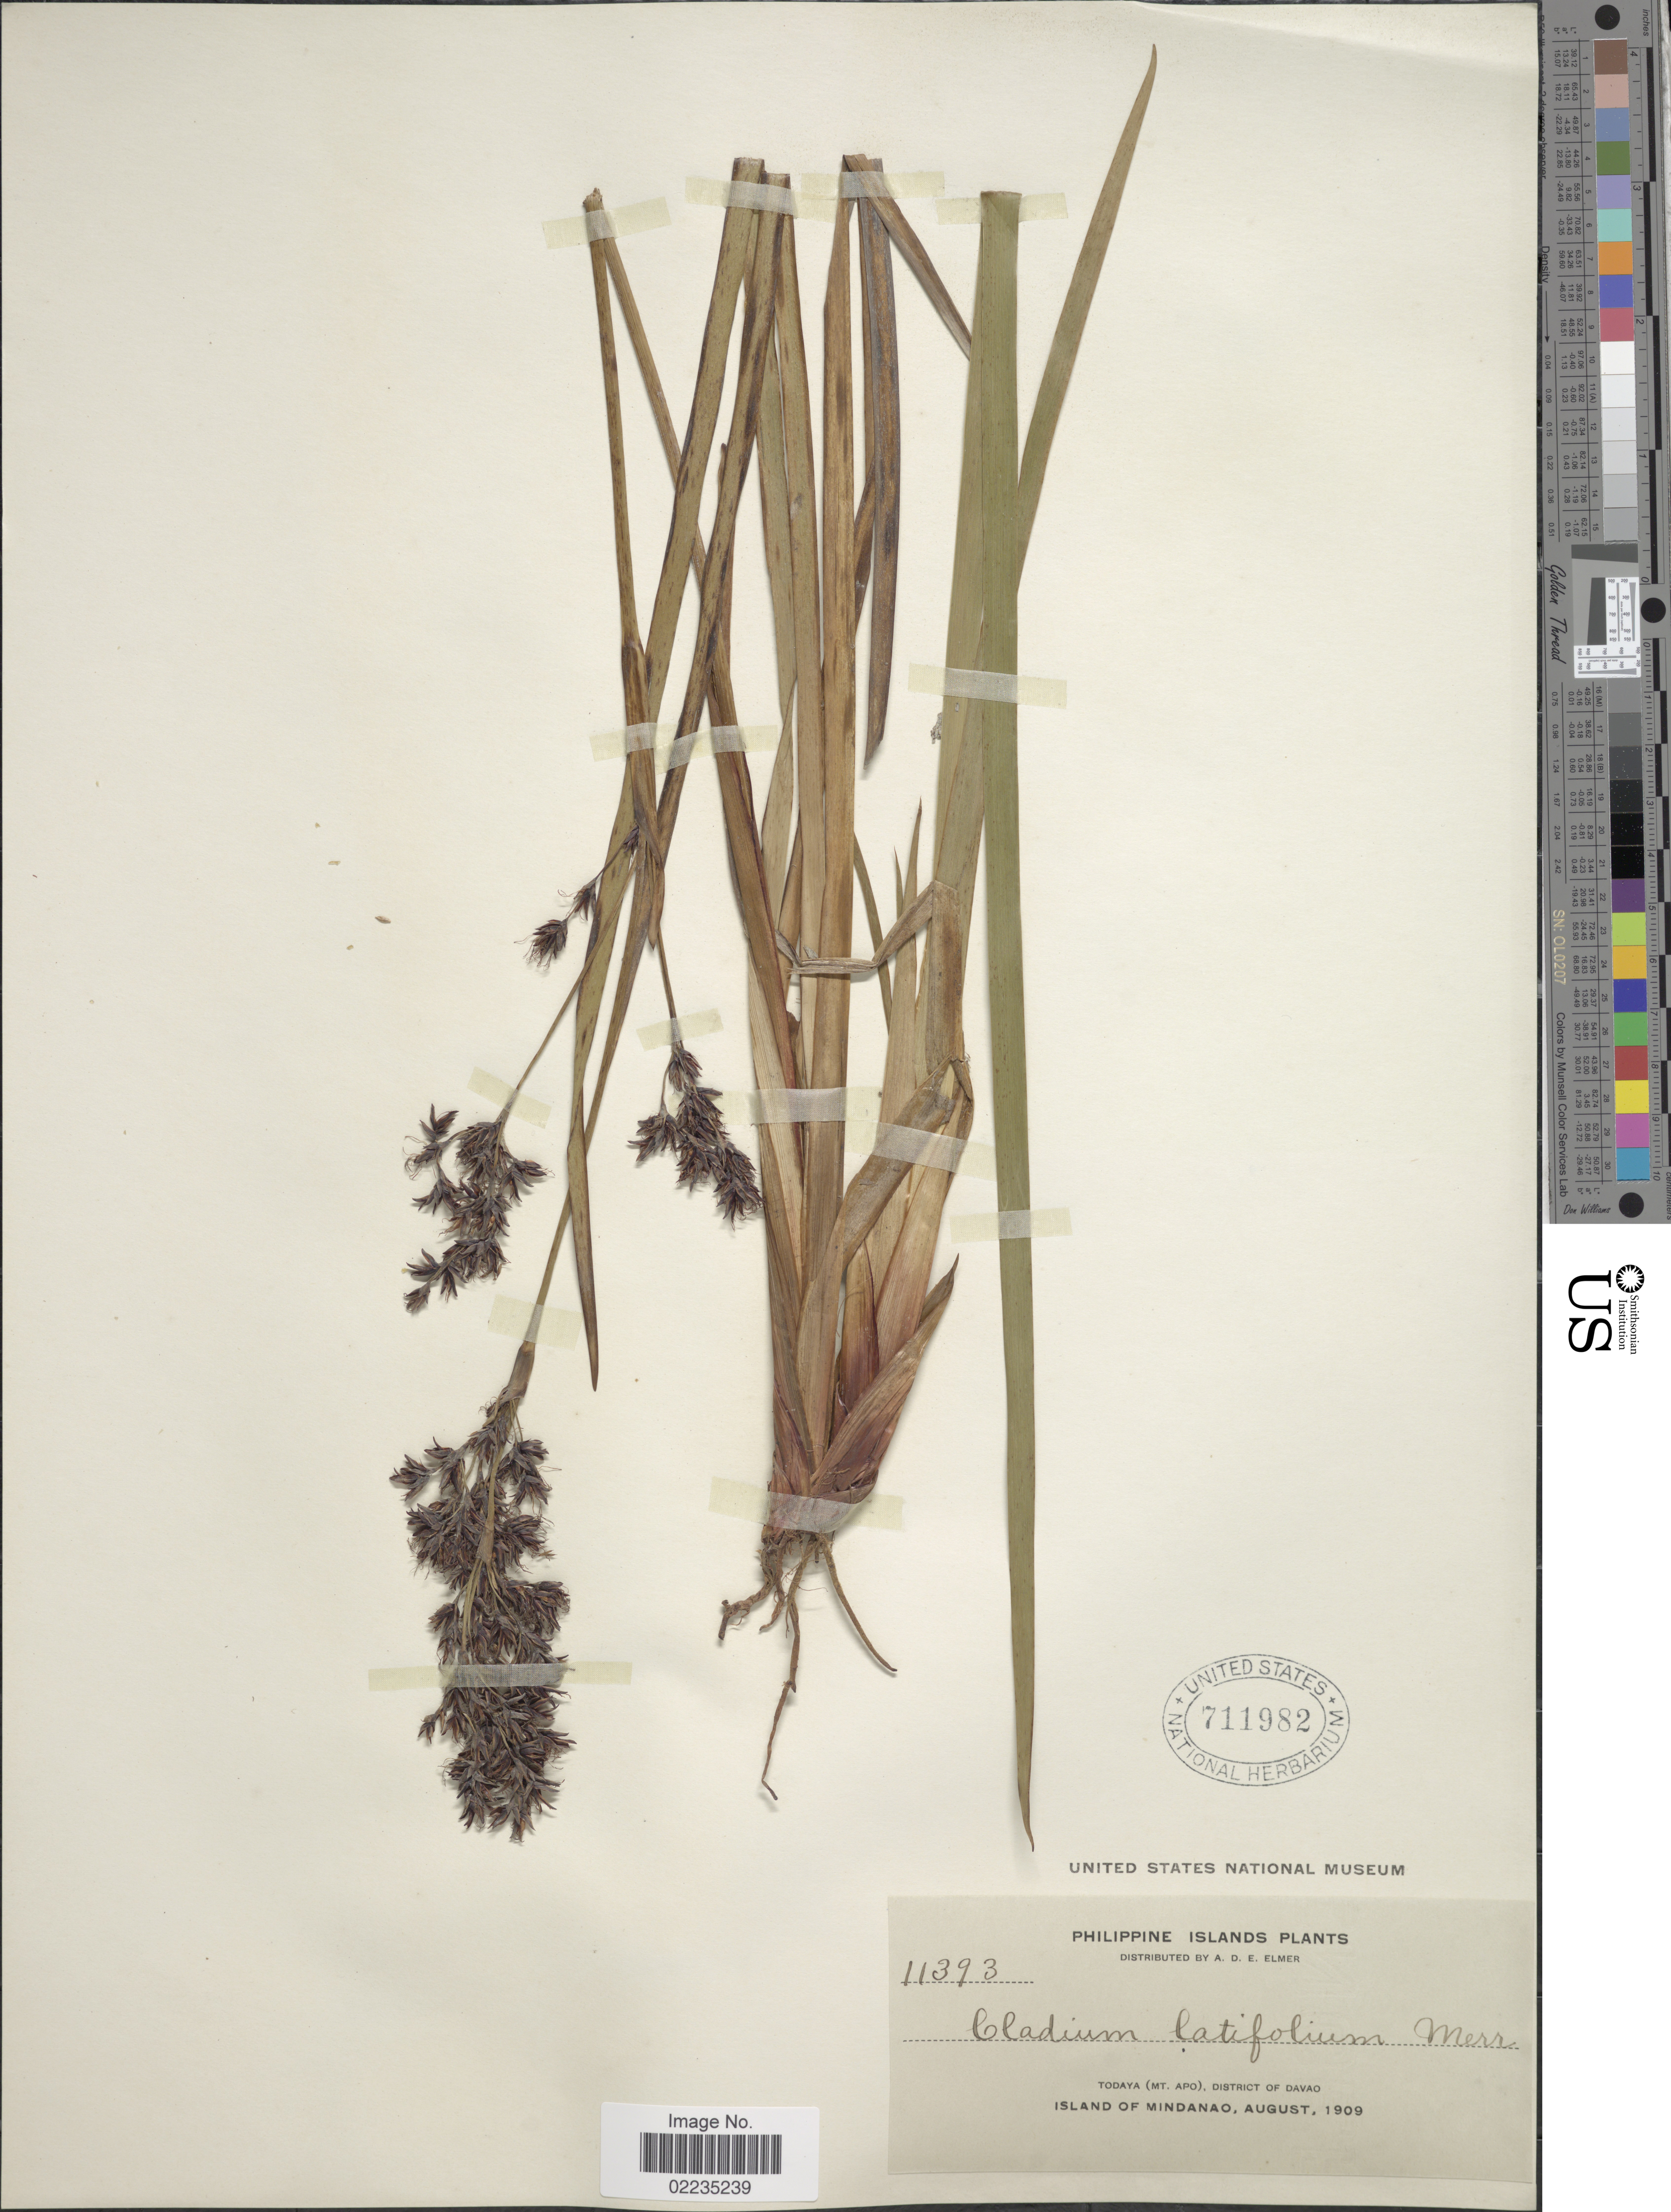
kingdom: Plantae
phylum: Tracheophyta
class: Liliopsida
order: Poales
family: Cyperaceae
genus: Machaerina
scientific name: Machaerina falcata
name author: (Nees) T. Koyama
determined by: Kern, J. H.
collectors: A. D. E. Elmer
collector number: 11393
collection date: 1909-08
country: Philippines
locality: Todaya (Mt. Apo), District of Davao, Island of Mindanao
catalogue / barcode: US 711982